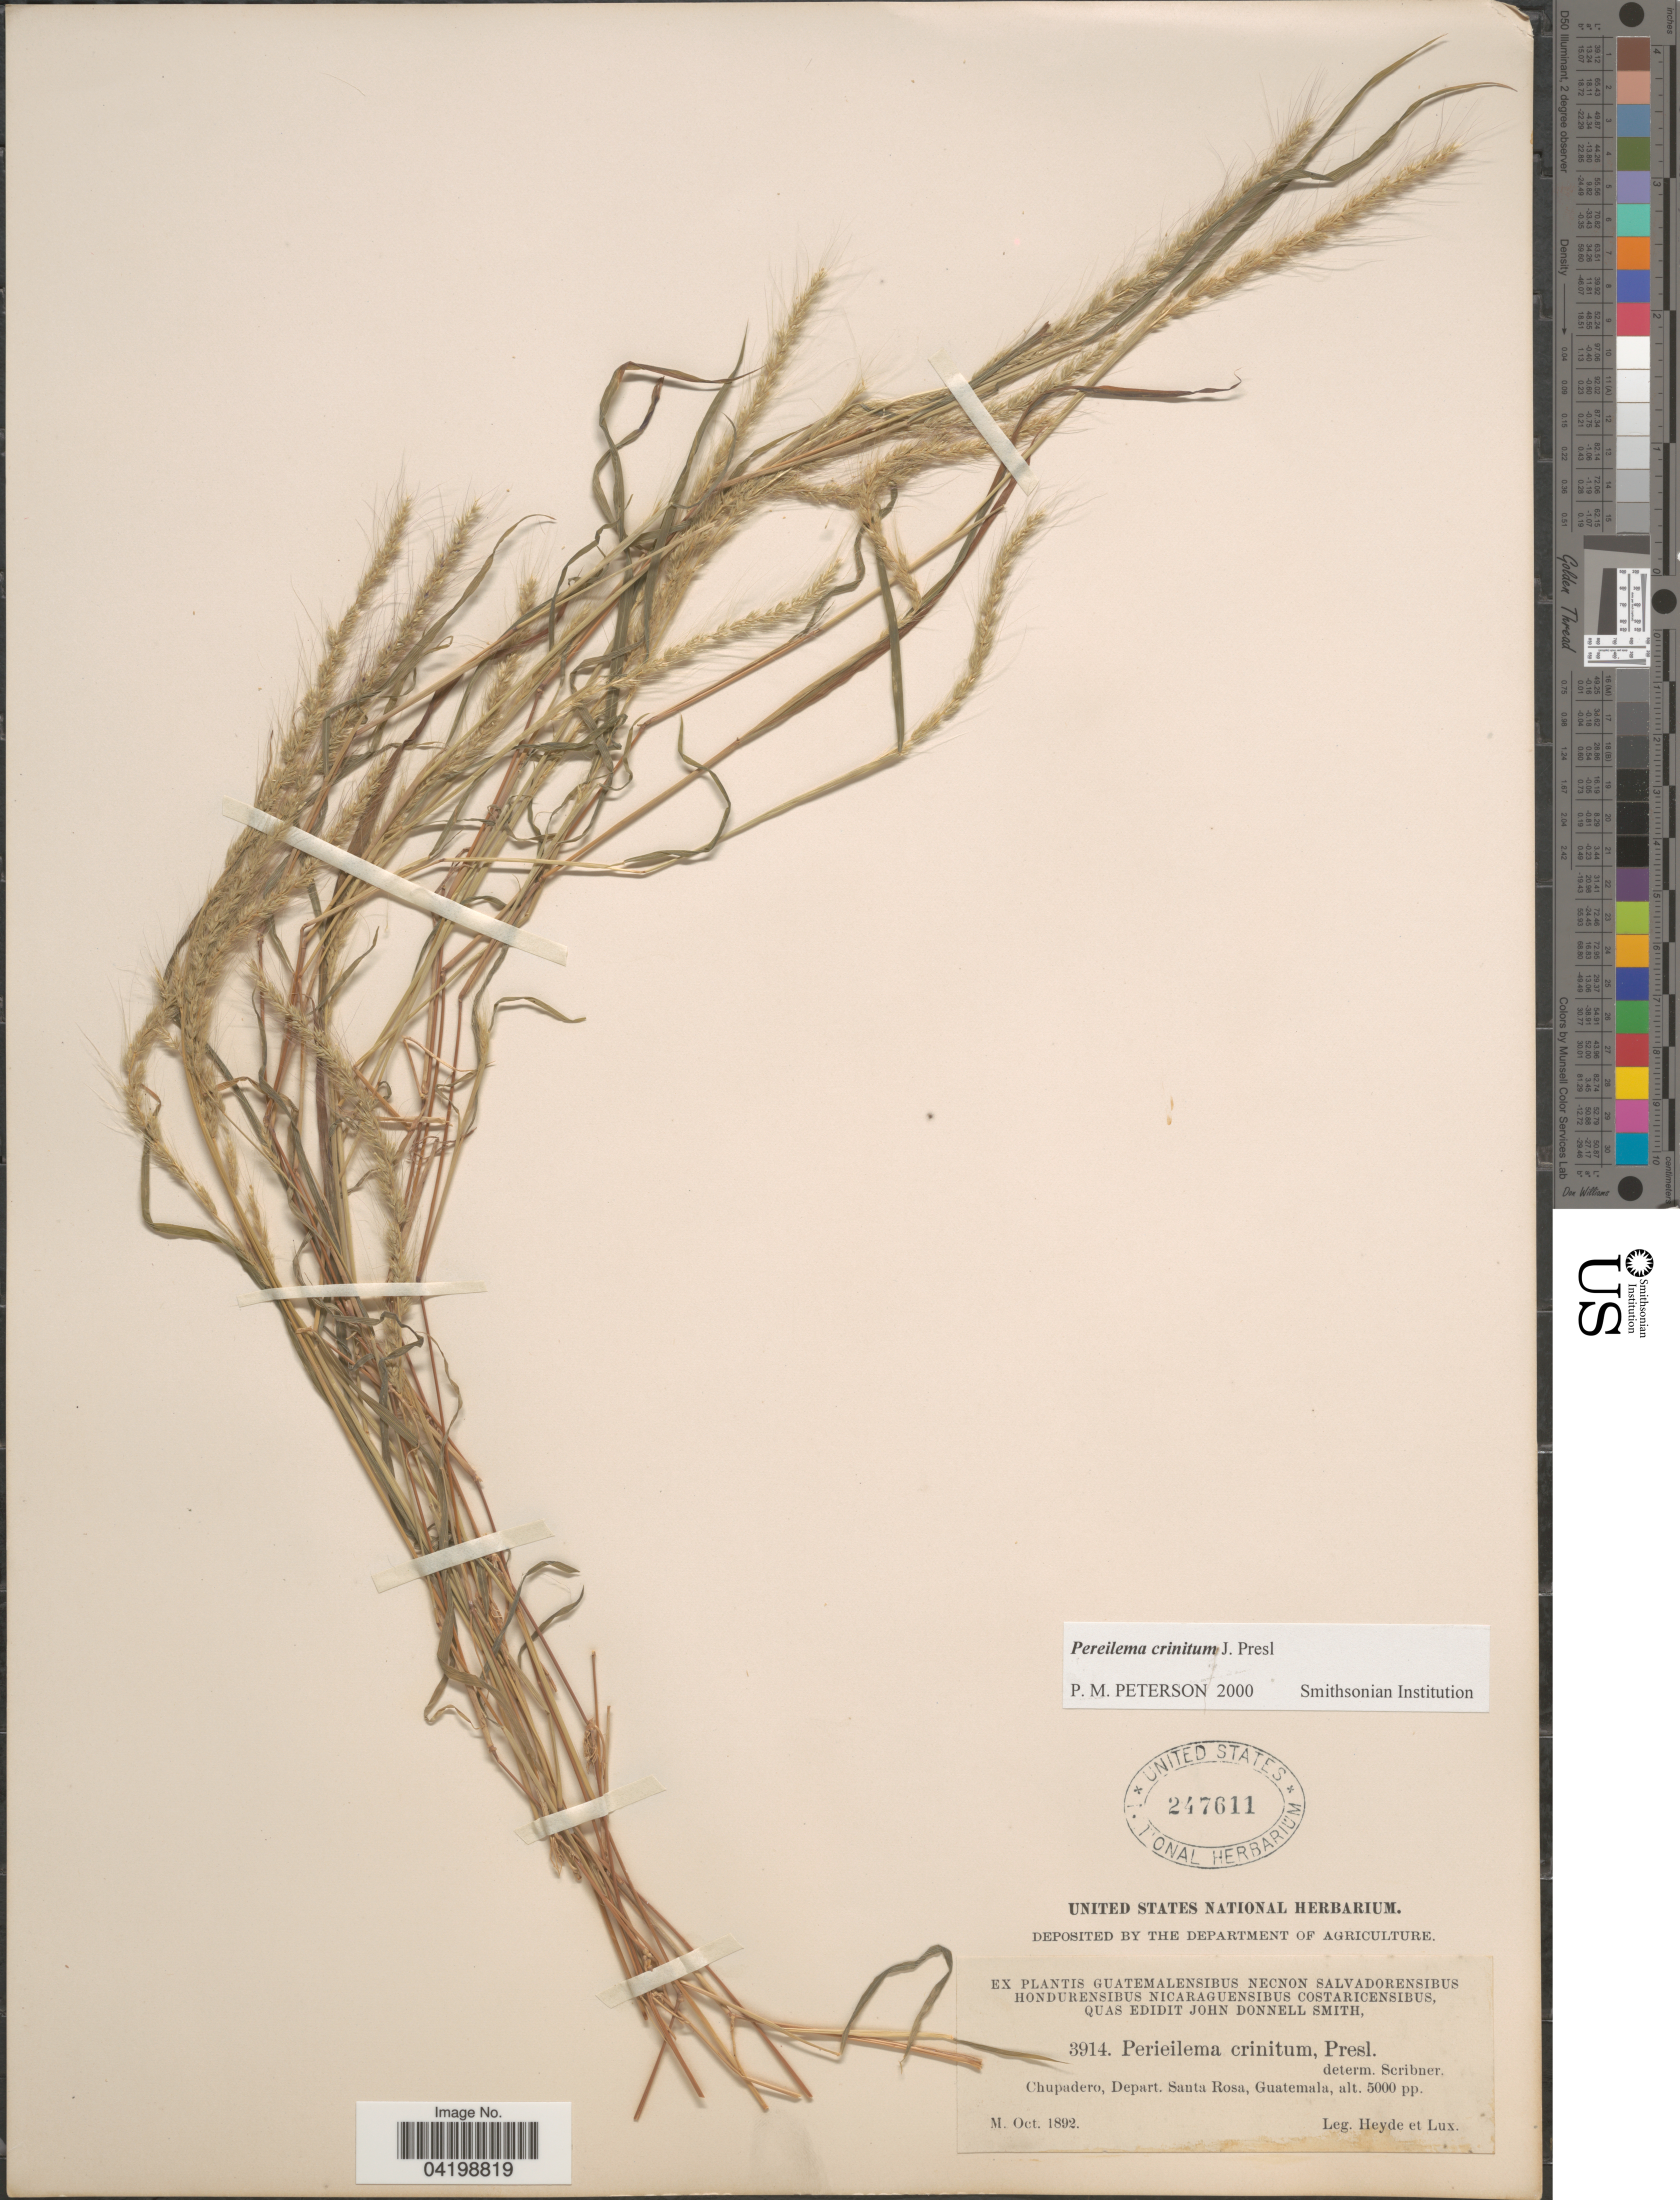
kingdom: Plantae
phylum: Tracheophyta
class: Liliopsida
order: Poales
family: Poaceae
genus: Muhlenbergia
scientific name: Muhlenbergia pereilema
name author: P.M. Peterson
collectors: Heyde & Lux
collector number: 3914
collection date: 1892-10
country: Guatemala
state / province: Santa Rosa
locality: Chupadero, Depart. Santa Rosa.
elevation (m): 1524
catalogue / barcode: US 247611